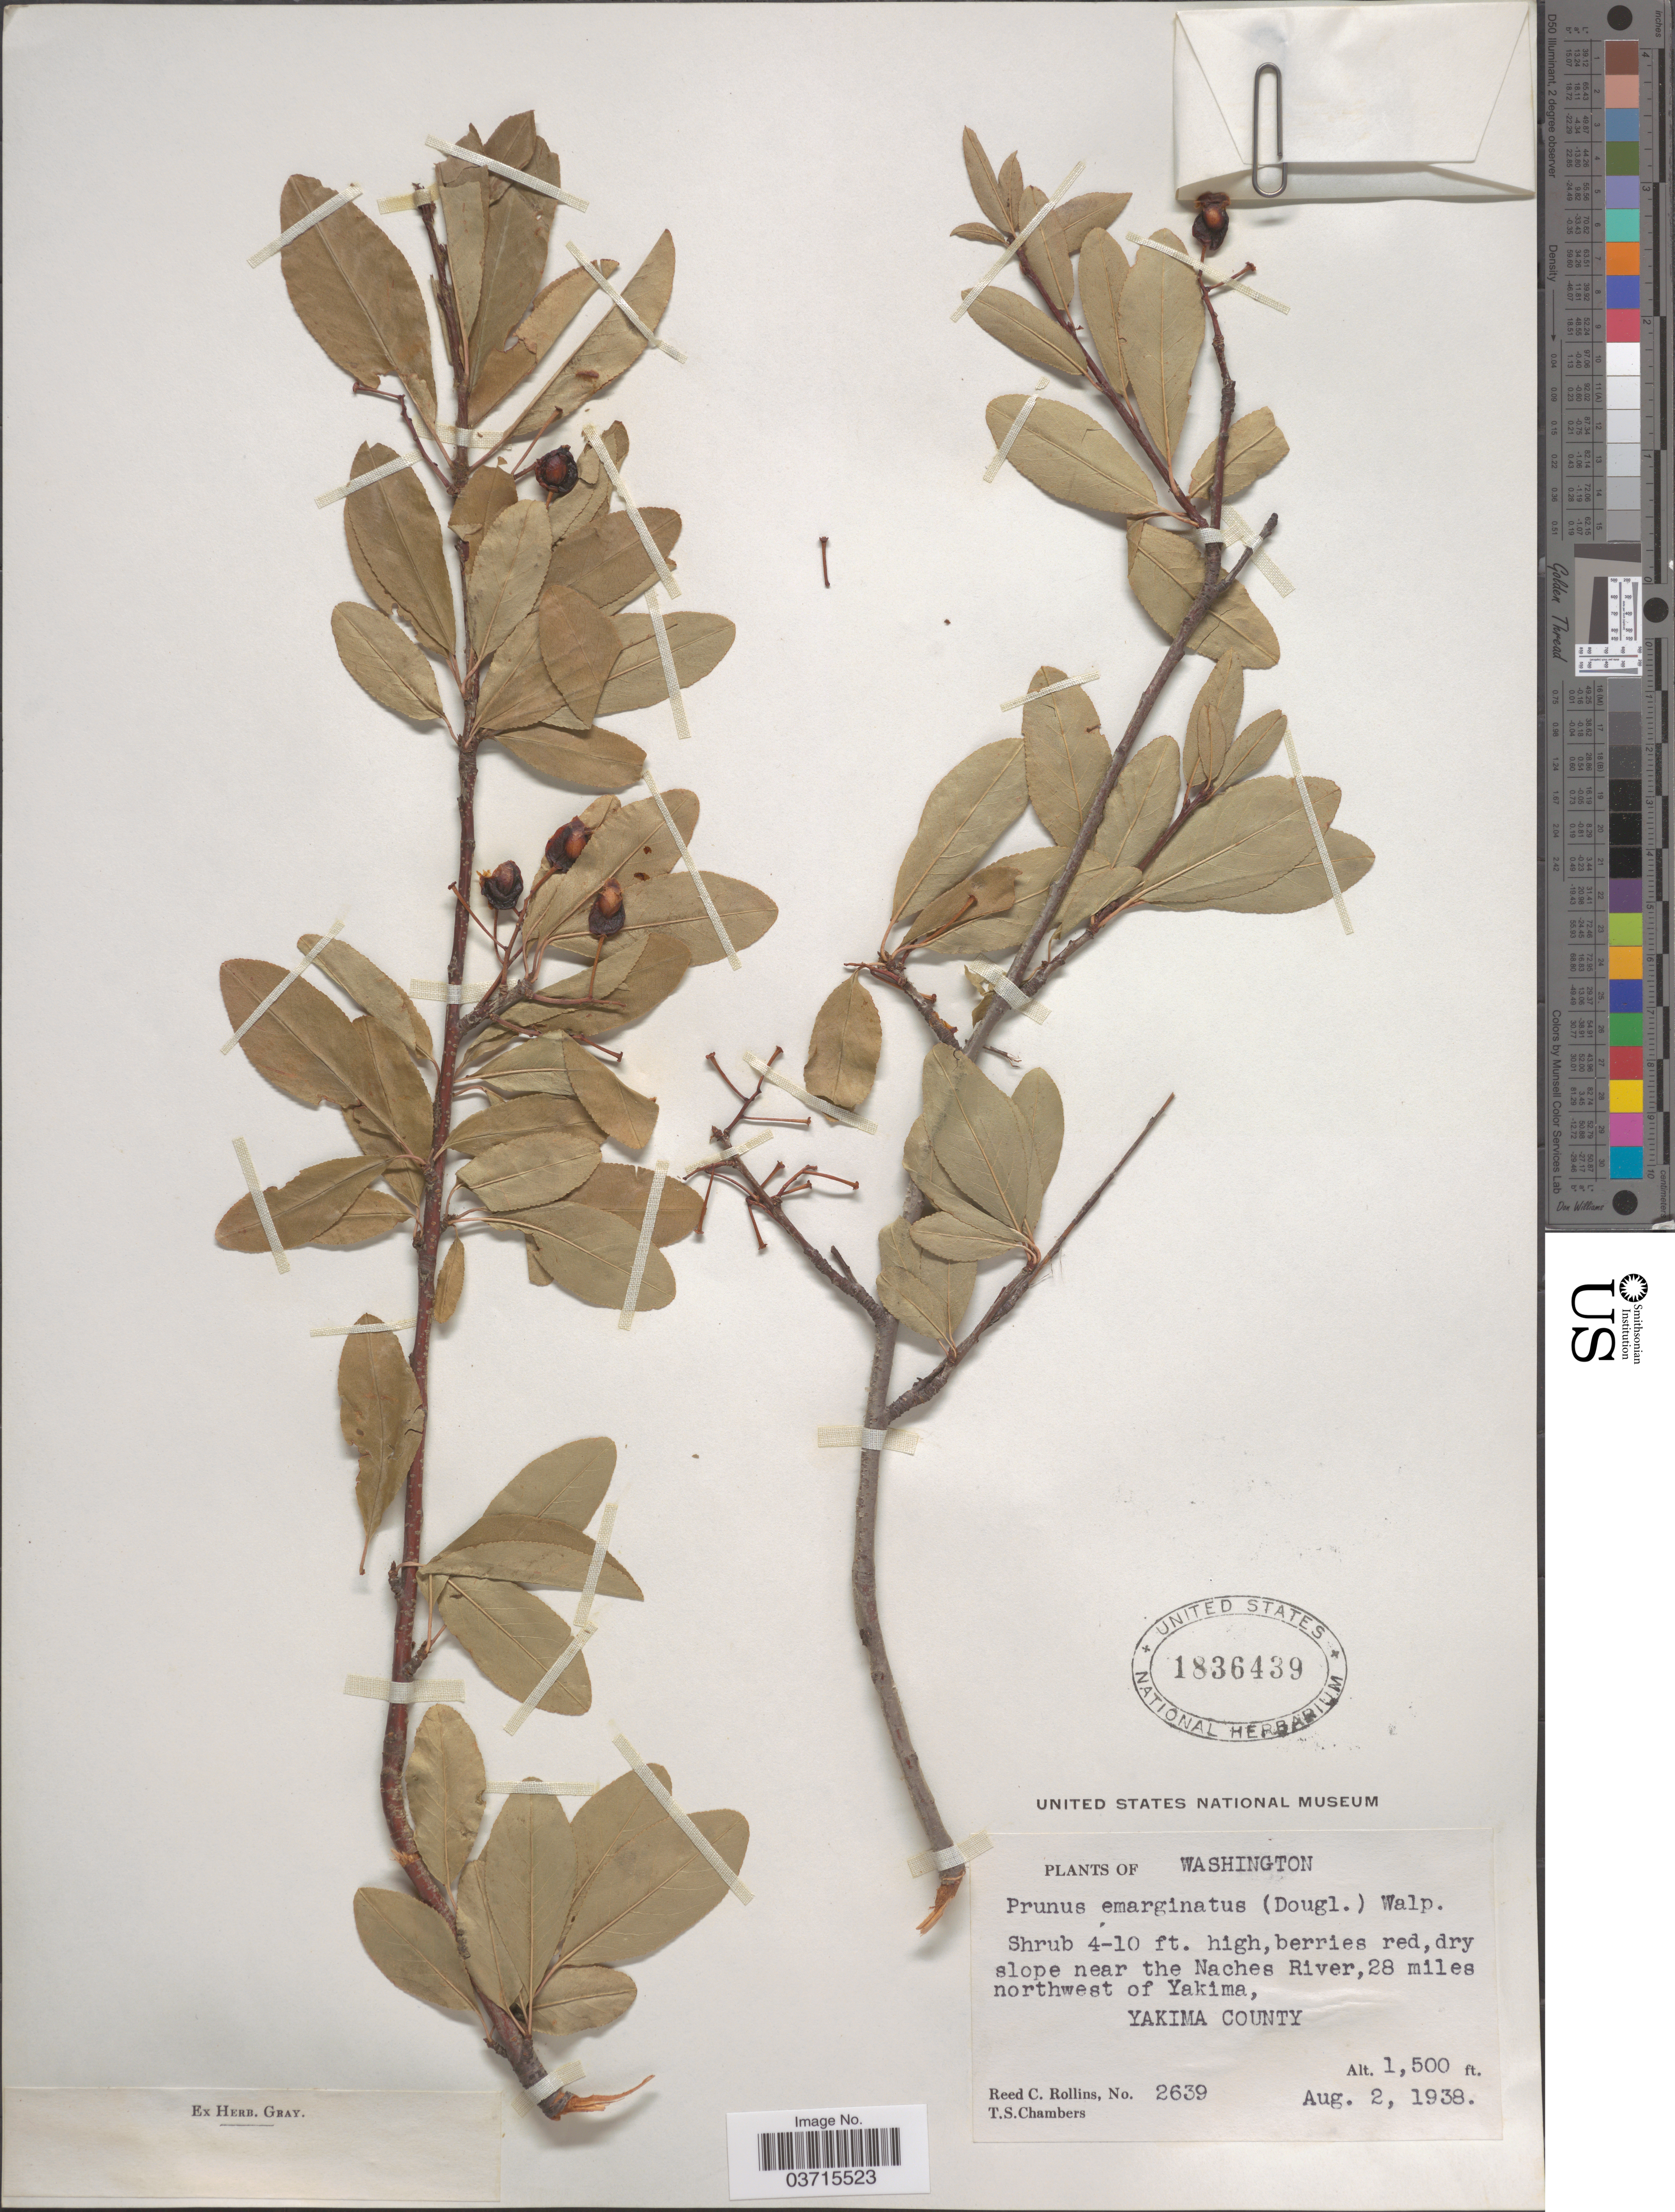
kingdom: Plantae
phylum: Tracheophyta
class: Magnoliopsida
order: Rosales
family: Rosaceae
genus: Prunus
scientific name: Prunus emarginata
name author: (Douglas ex Hook.) Eaton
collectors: R. C. Rollins & T. Chambers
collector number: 2639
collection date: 1938-08-02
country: United States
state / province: Washington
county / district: Yakima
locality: Slope near the Naches River, 28 miles northwest of Yakima, Yakima County.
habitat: dry slope near river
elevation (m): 457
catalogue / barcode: US 1836439